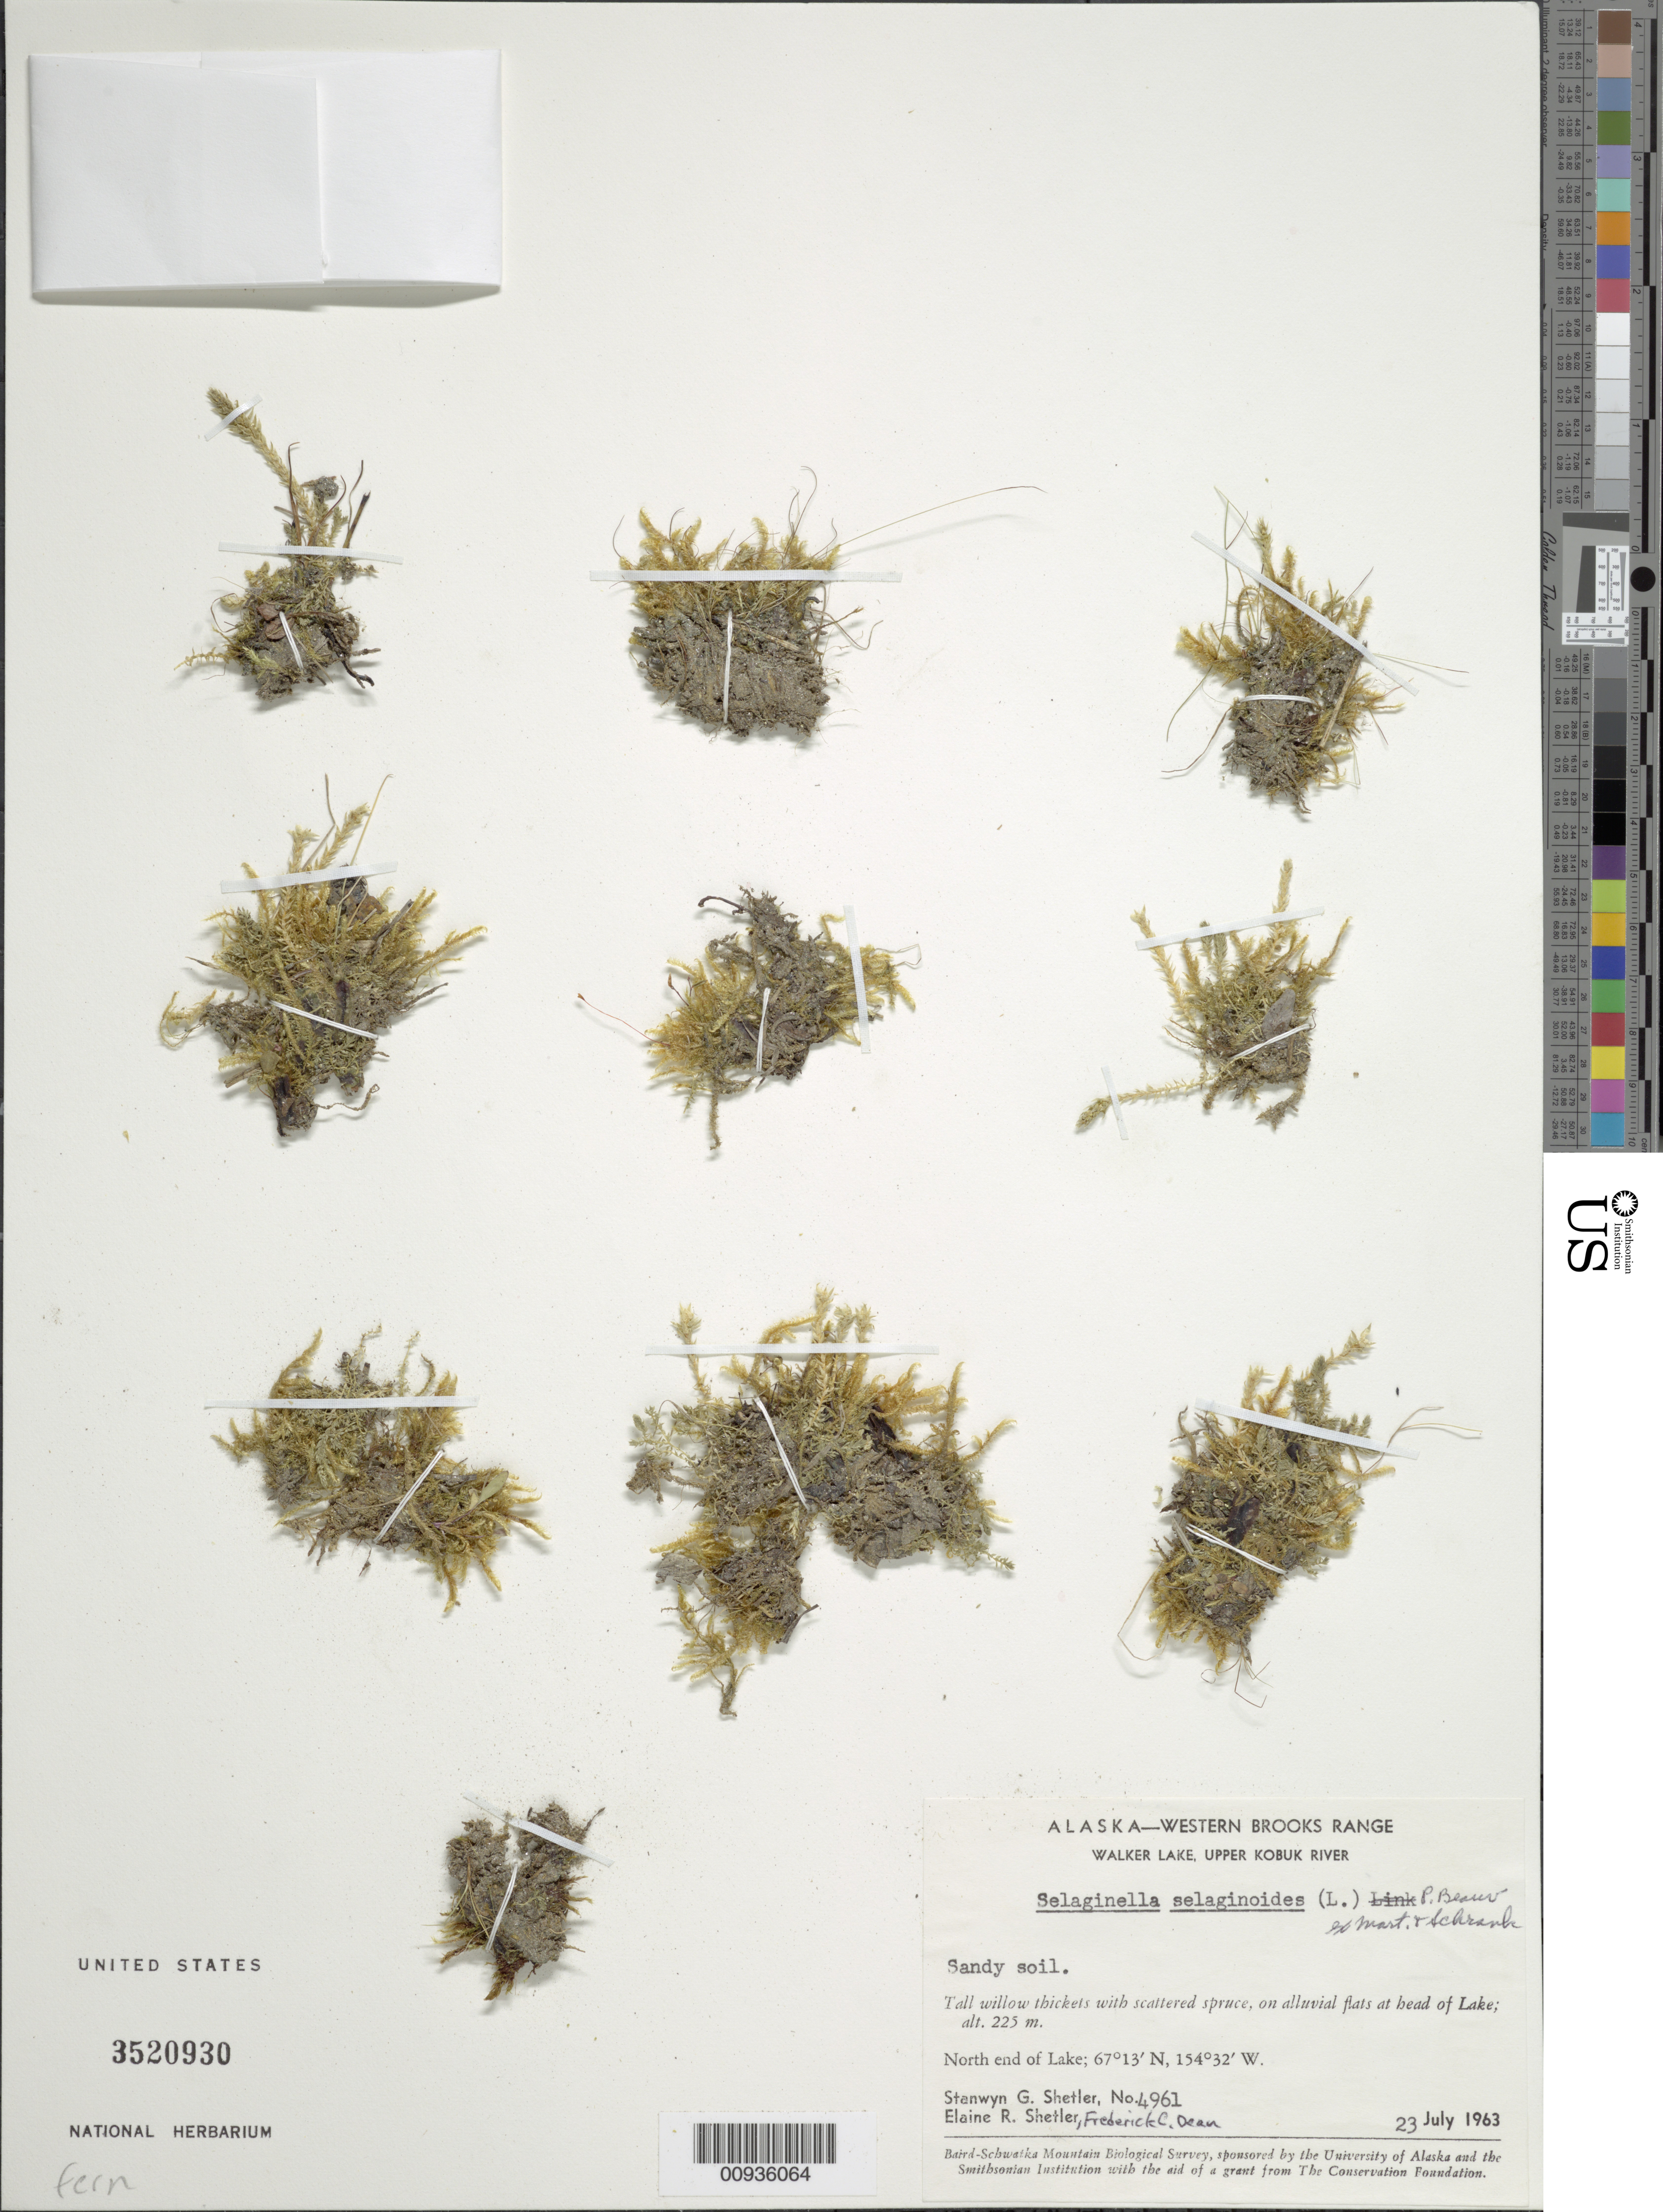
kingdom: Plantae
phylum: Tracheophyta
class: Lycopodiopsida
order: Selaginellales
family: Selaginellaceae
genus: Selaginella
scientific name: Selaginella selaginoides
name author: (L.) Link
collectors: S. Shetler, E. R. Shetler & F. C. Dean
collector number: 4961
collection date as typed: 23 Jul 1963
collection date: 1963-07-23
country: United States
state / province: Alaska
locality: North end of Walker Lake. Western Brooks Range, Upper Kobuk River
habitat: Tall willow thickets with scattered spruce, on alluvial flats at head of Lake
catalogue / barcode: US 3520930